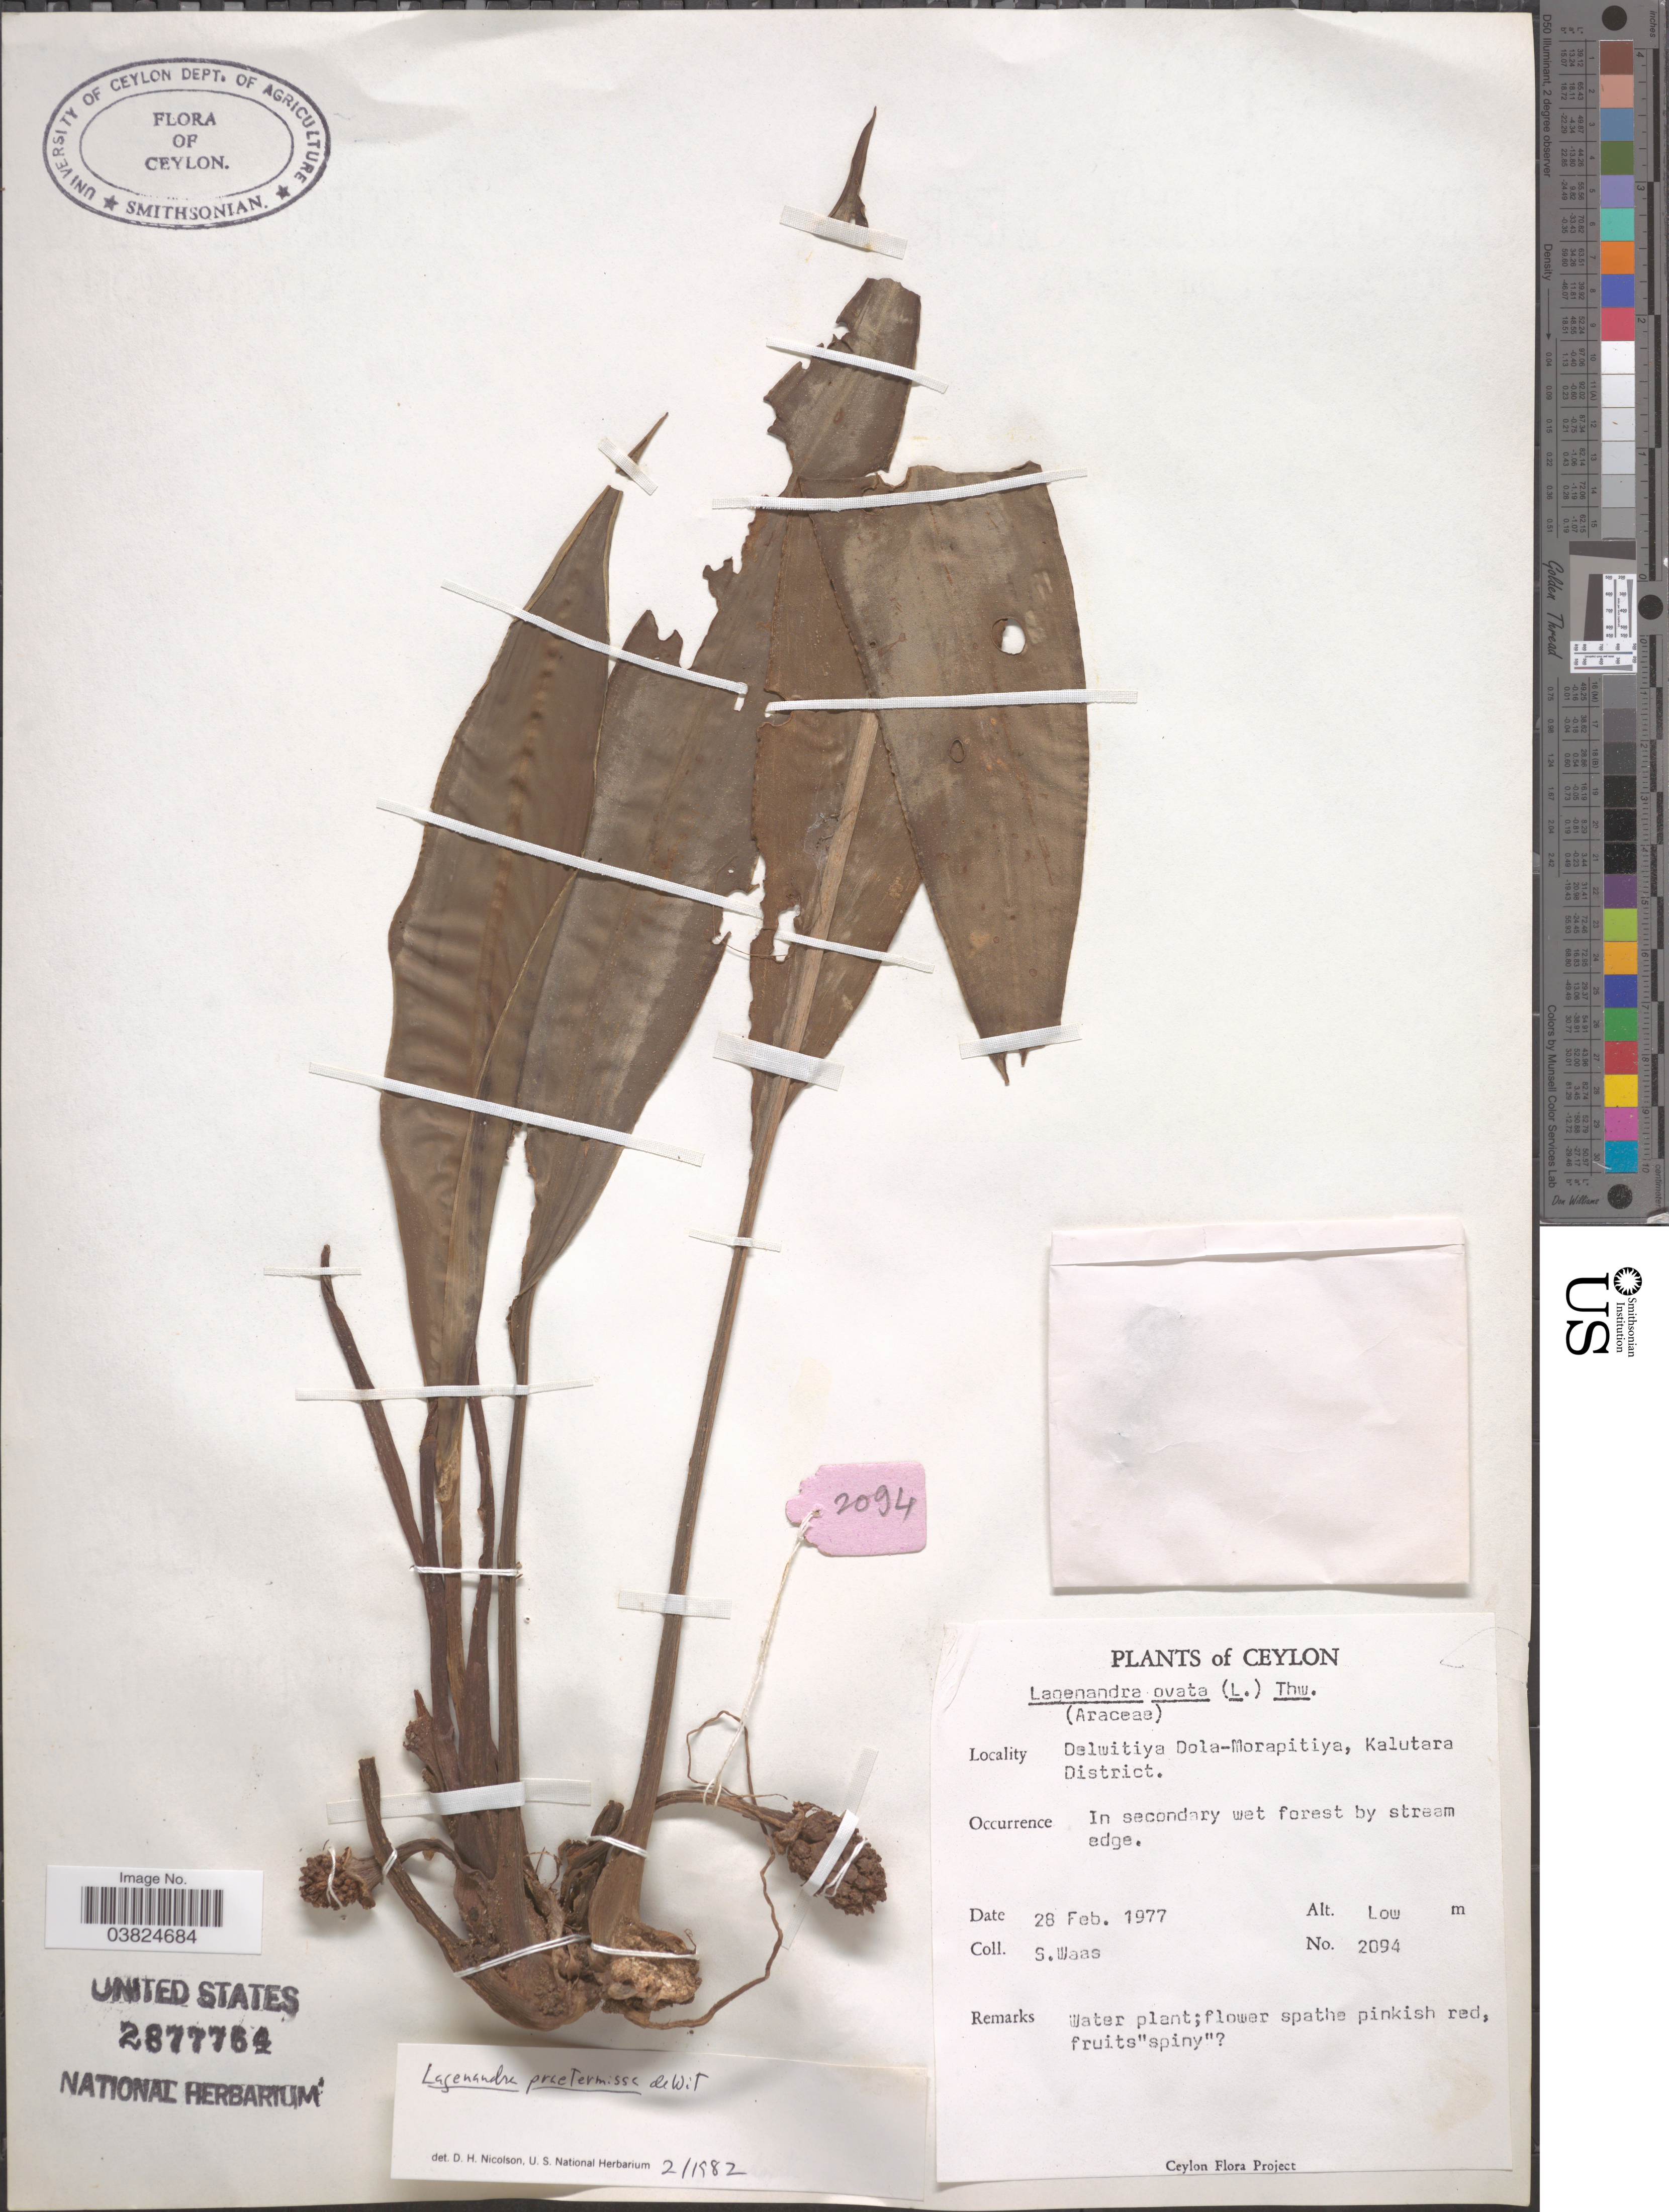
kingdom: Plantae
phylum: Tracheophyta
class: Liliopsida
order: Alismatales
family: Araceae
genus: Lagenandra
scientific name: Lagenandra praetermissa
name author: de Wit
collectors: S. Waas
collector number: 2094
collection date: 1977-02-28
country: Sri Lanka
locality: Ceylon. Delwitiya Dola-Morapitiya, Kalutara District.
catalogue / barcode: US 2877764